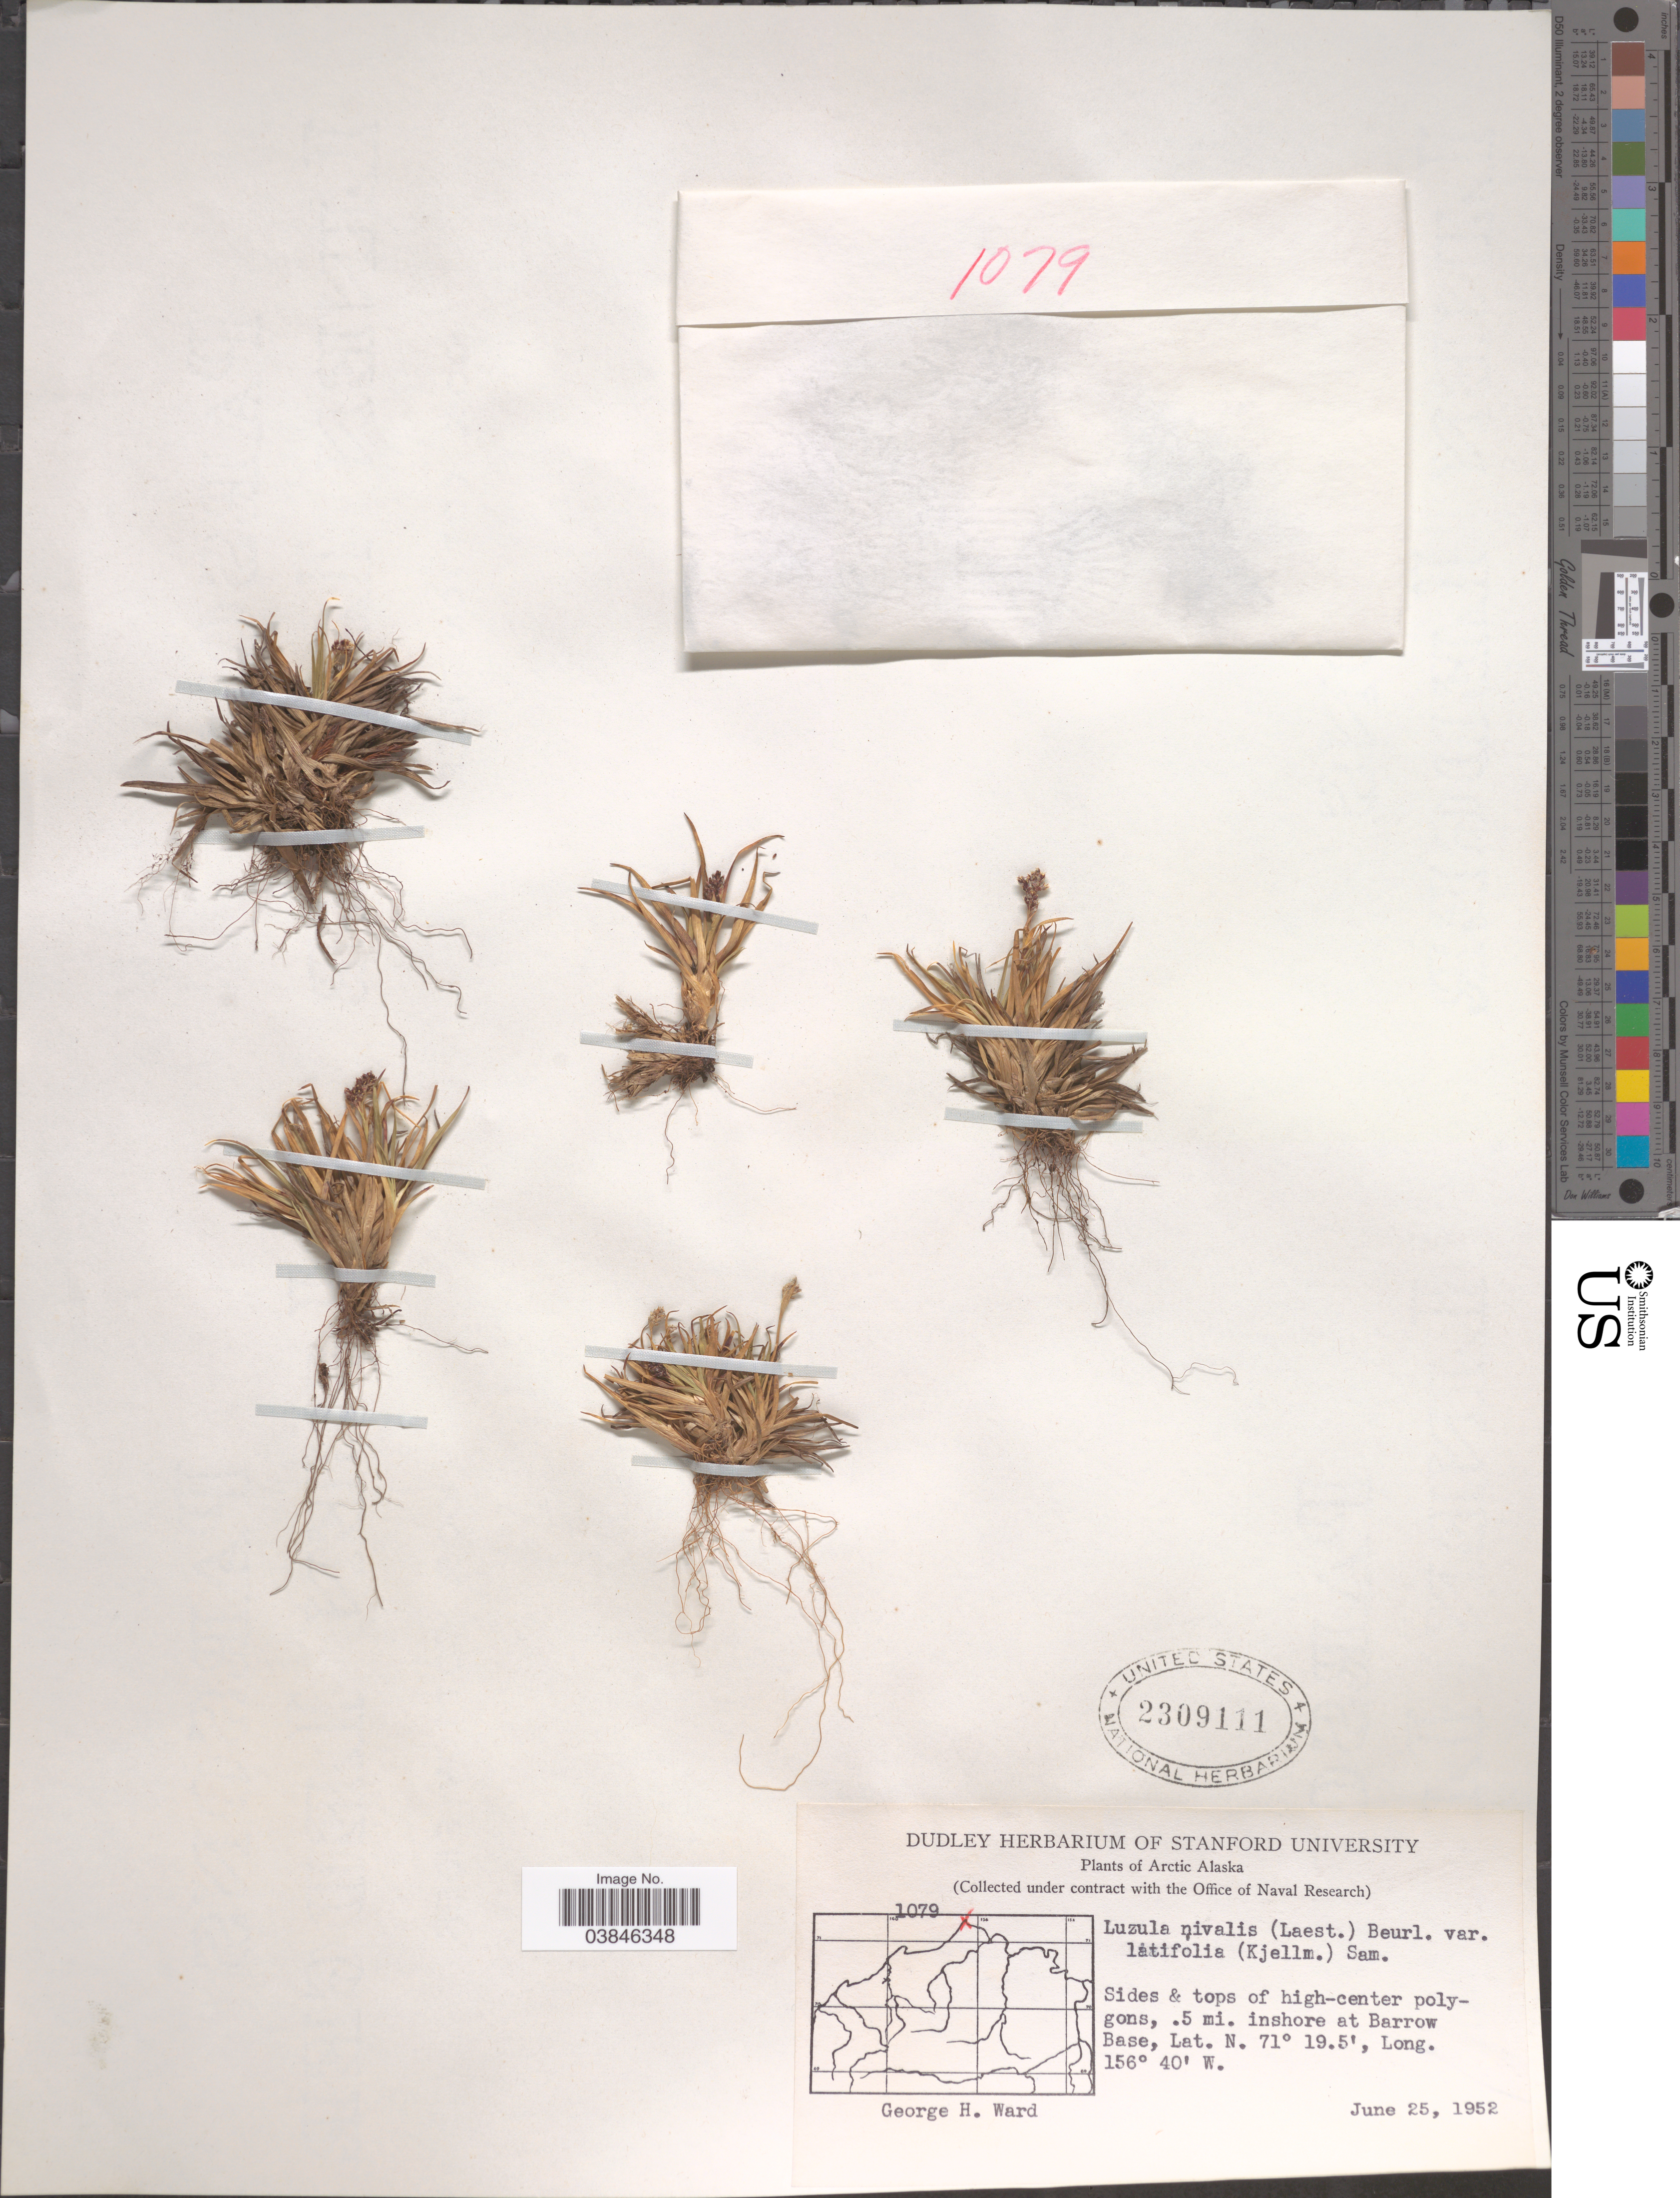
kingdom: Plantae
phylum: Tracheophyta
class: Liliopsida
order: Poales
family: Juncaceae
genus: Luzula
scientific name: Luzula nivalis var. latifolia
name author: Sam. ex Hultén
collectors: G. H. Ward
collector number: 1079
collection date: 1952-06-25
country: United States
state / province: Alaska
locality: Arctic Alaska. 5 mi. inshore at Barrow Base.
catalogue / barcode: US 2309111